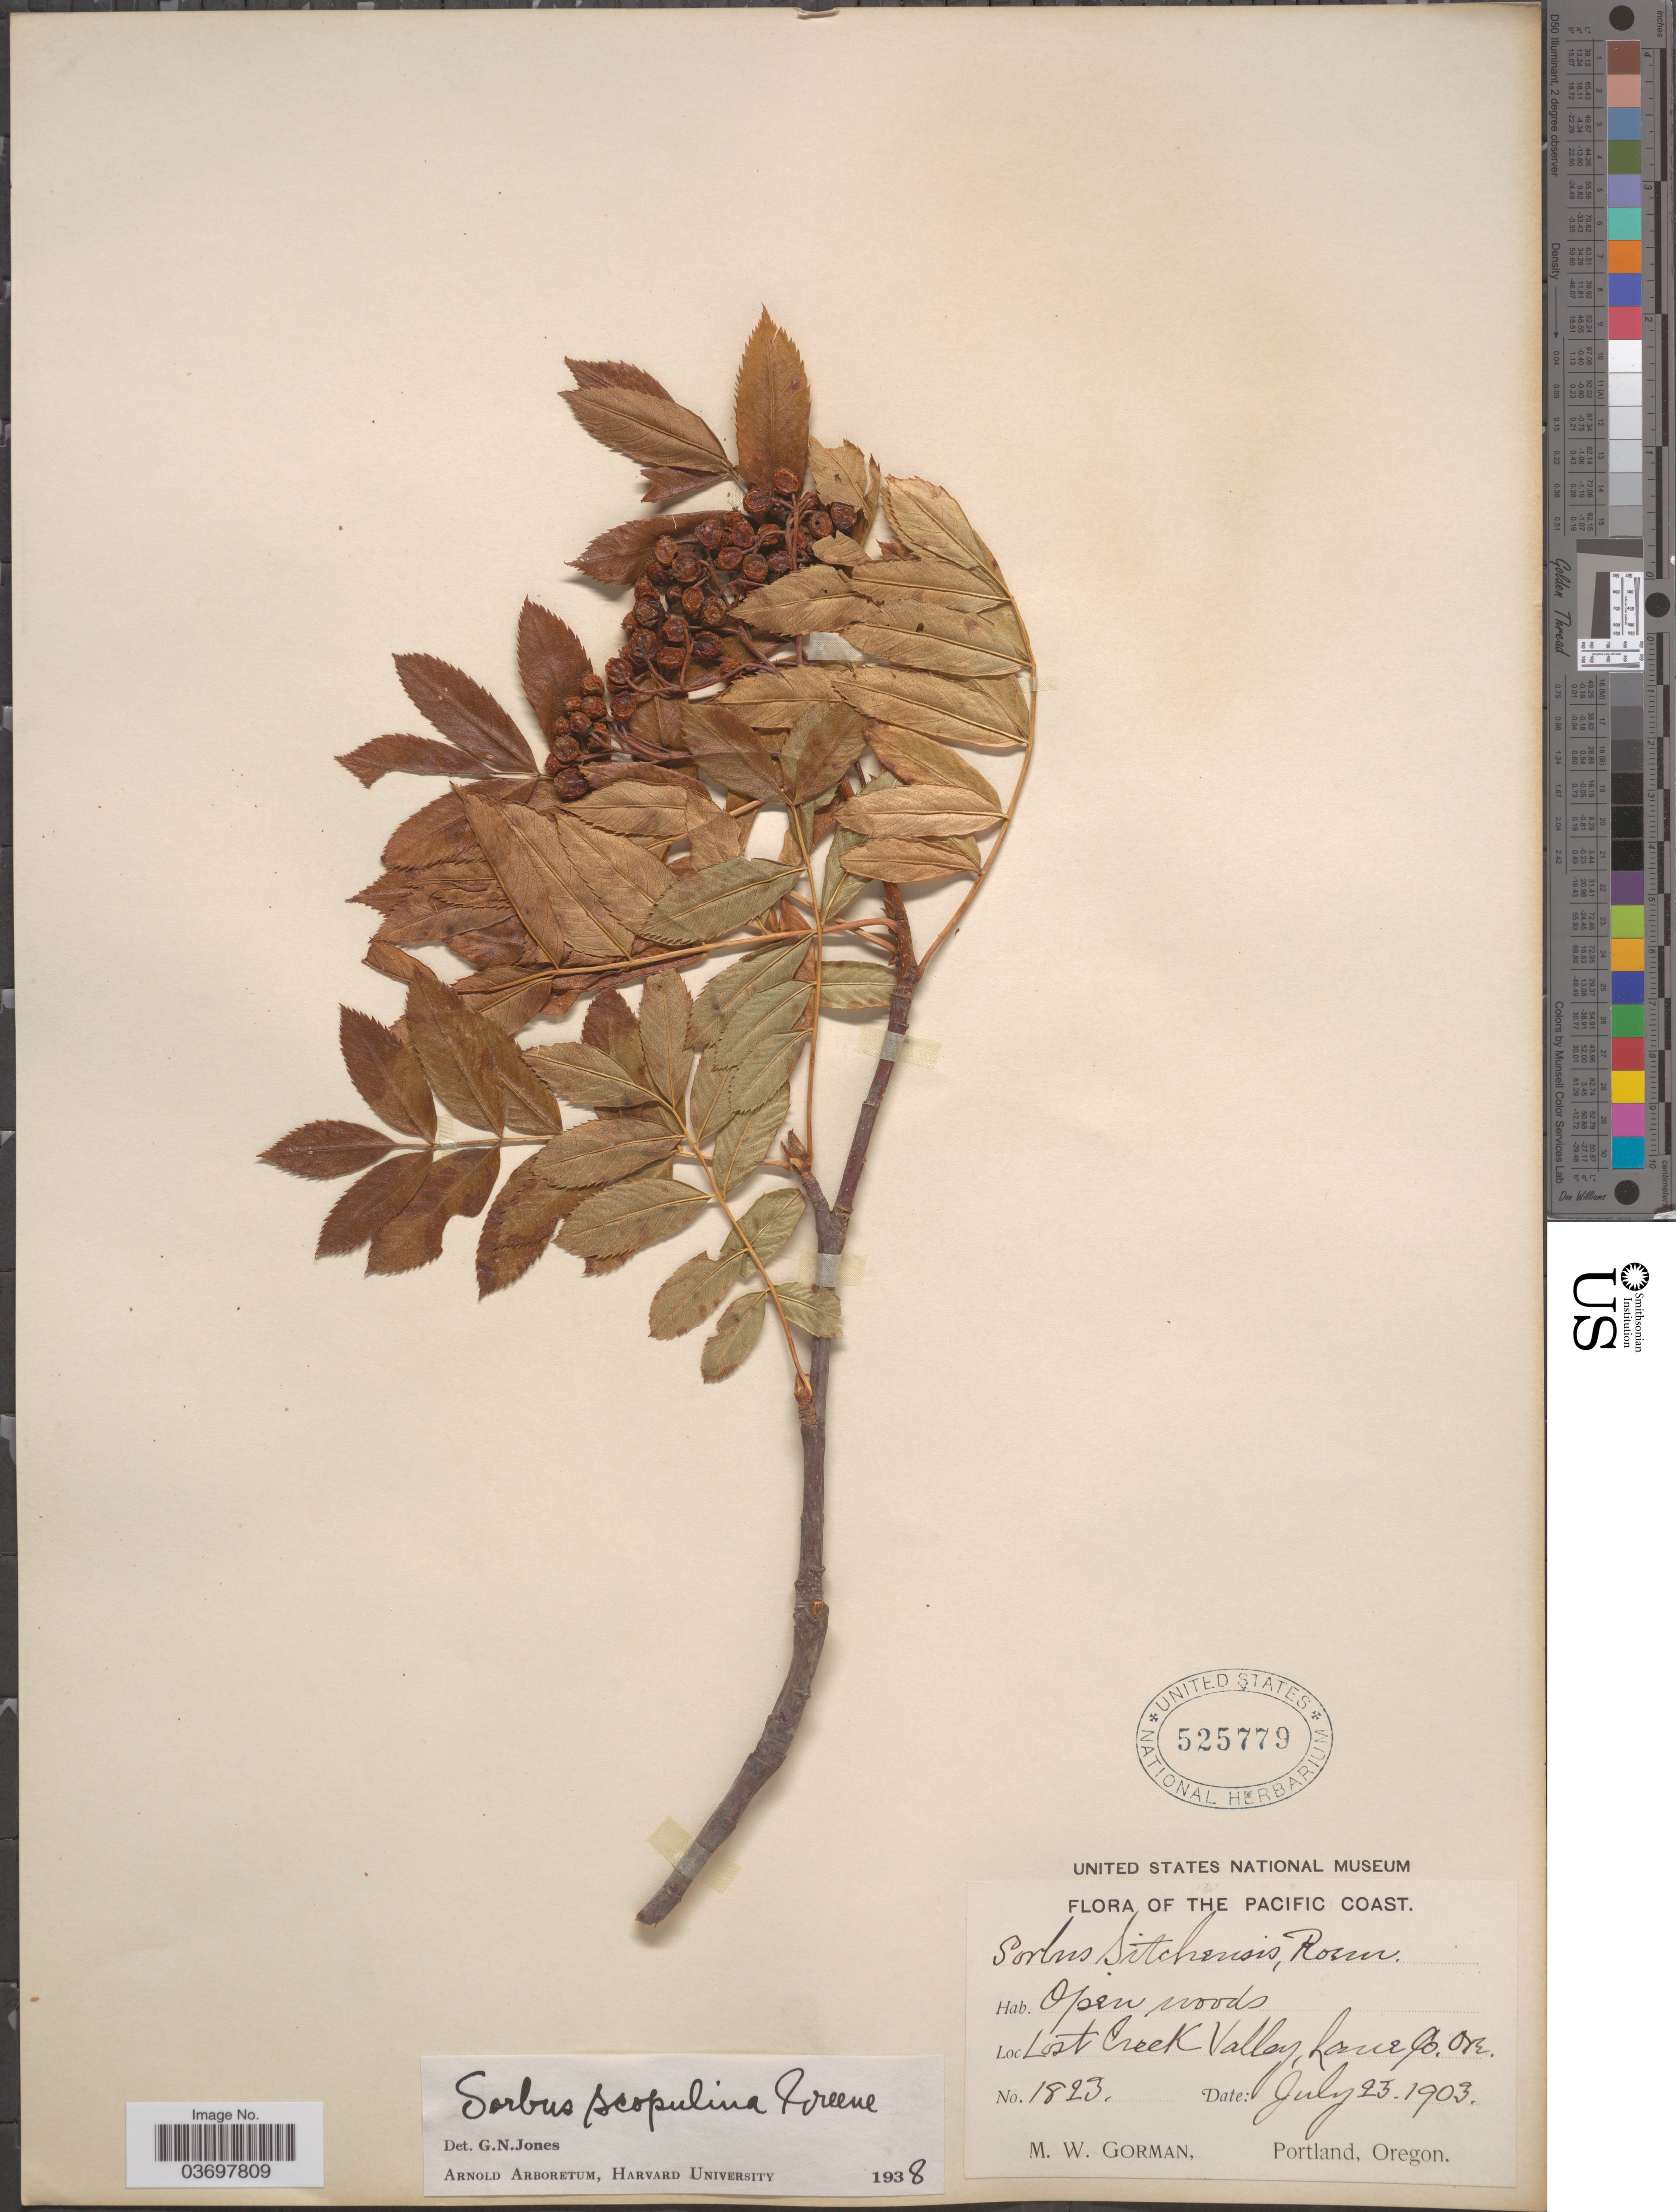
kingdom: Plantae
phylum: Tracheophyta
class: Magnoliopsida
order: Rosales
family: Rosaceae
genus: Sorbus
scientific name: Sorbus scopulina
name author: Greene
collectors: M. W. Gorman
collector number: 1823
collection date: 1903-07-25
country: United States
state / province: Oregon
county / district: Lane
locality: Lost Creek Valley, Lane Co.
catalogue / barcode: US 525779